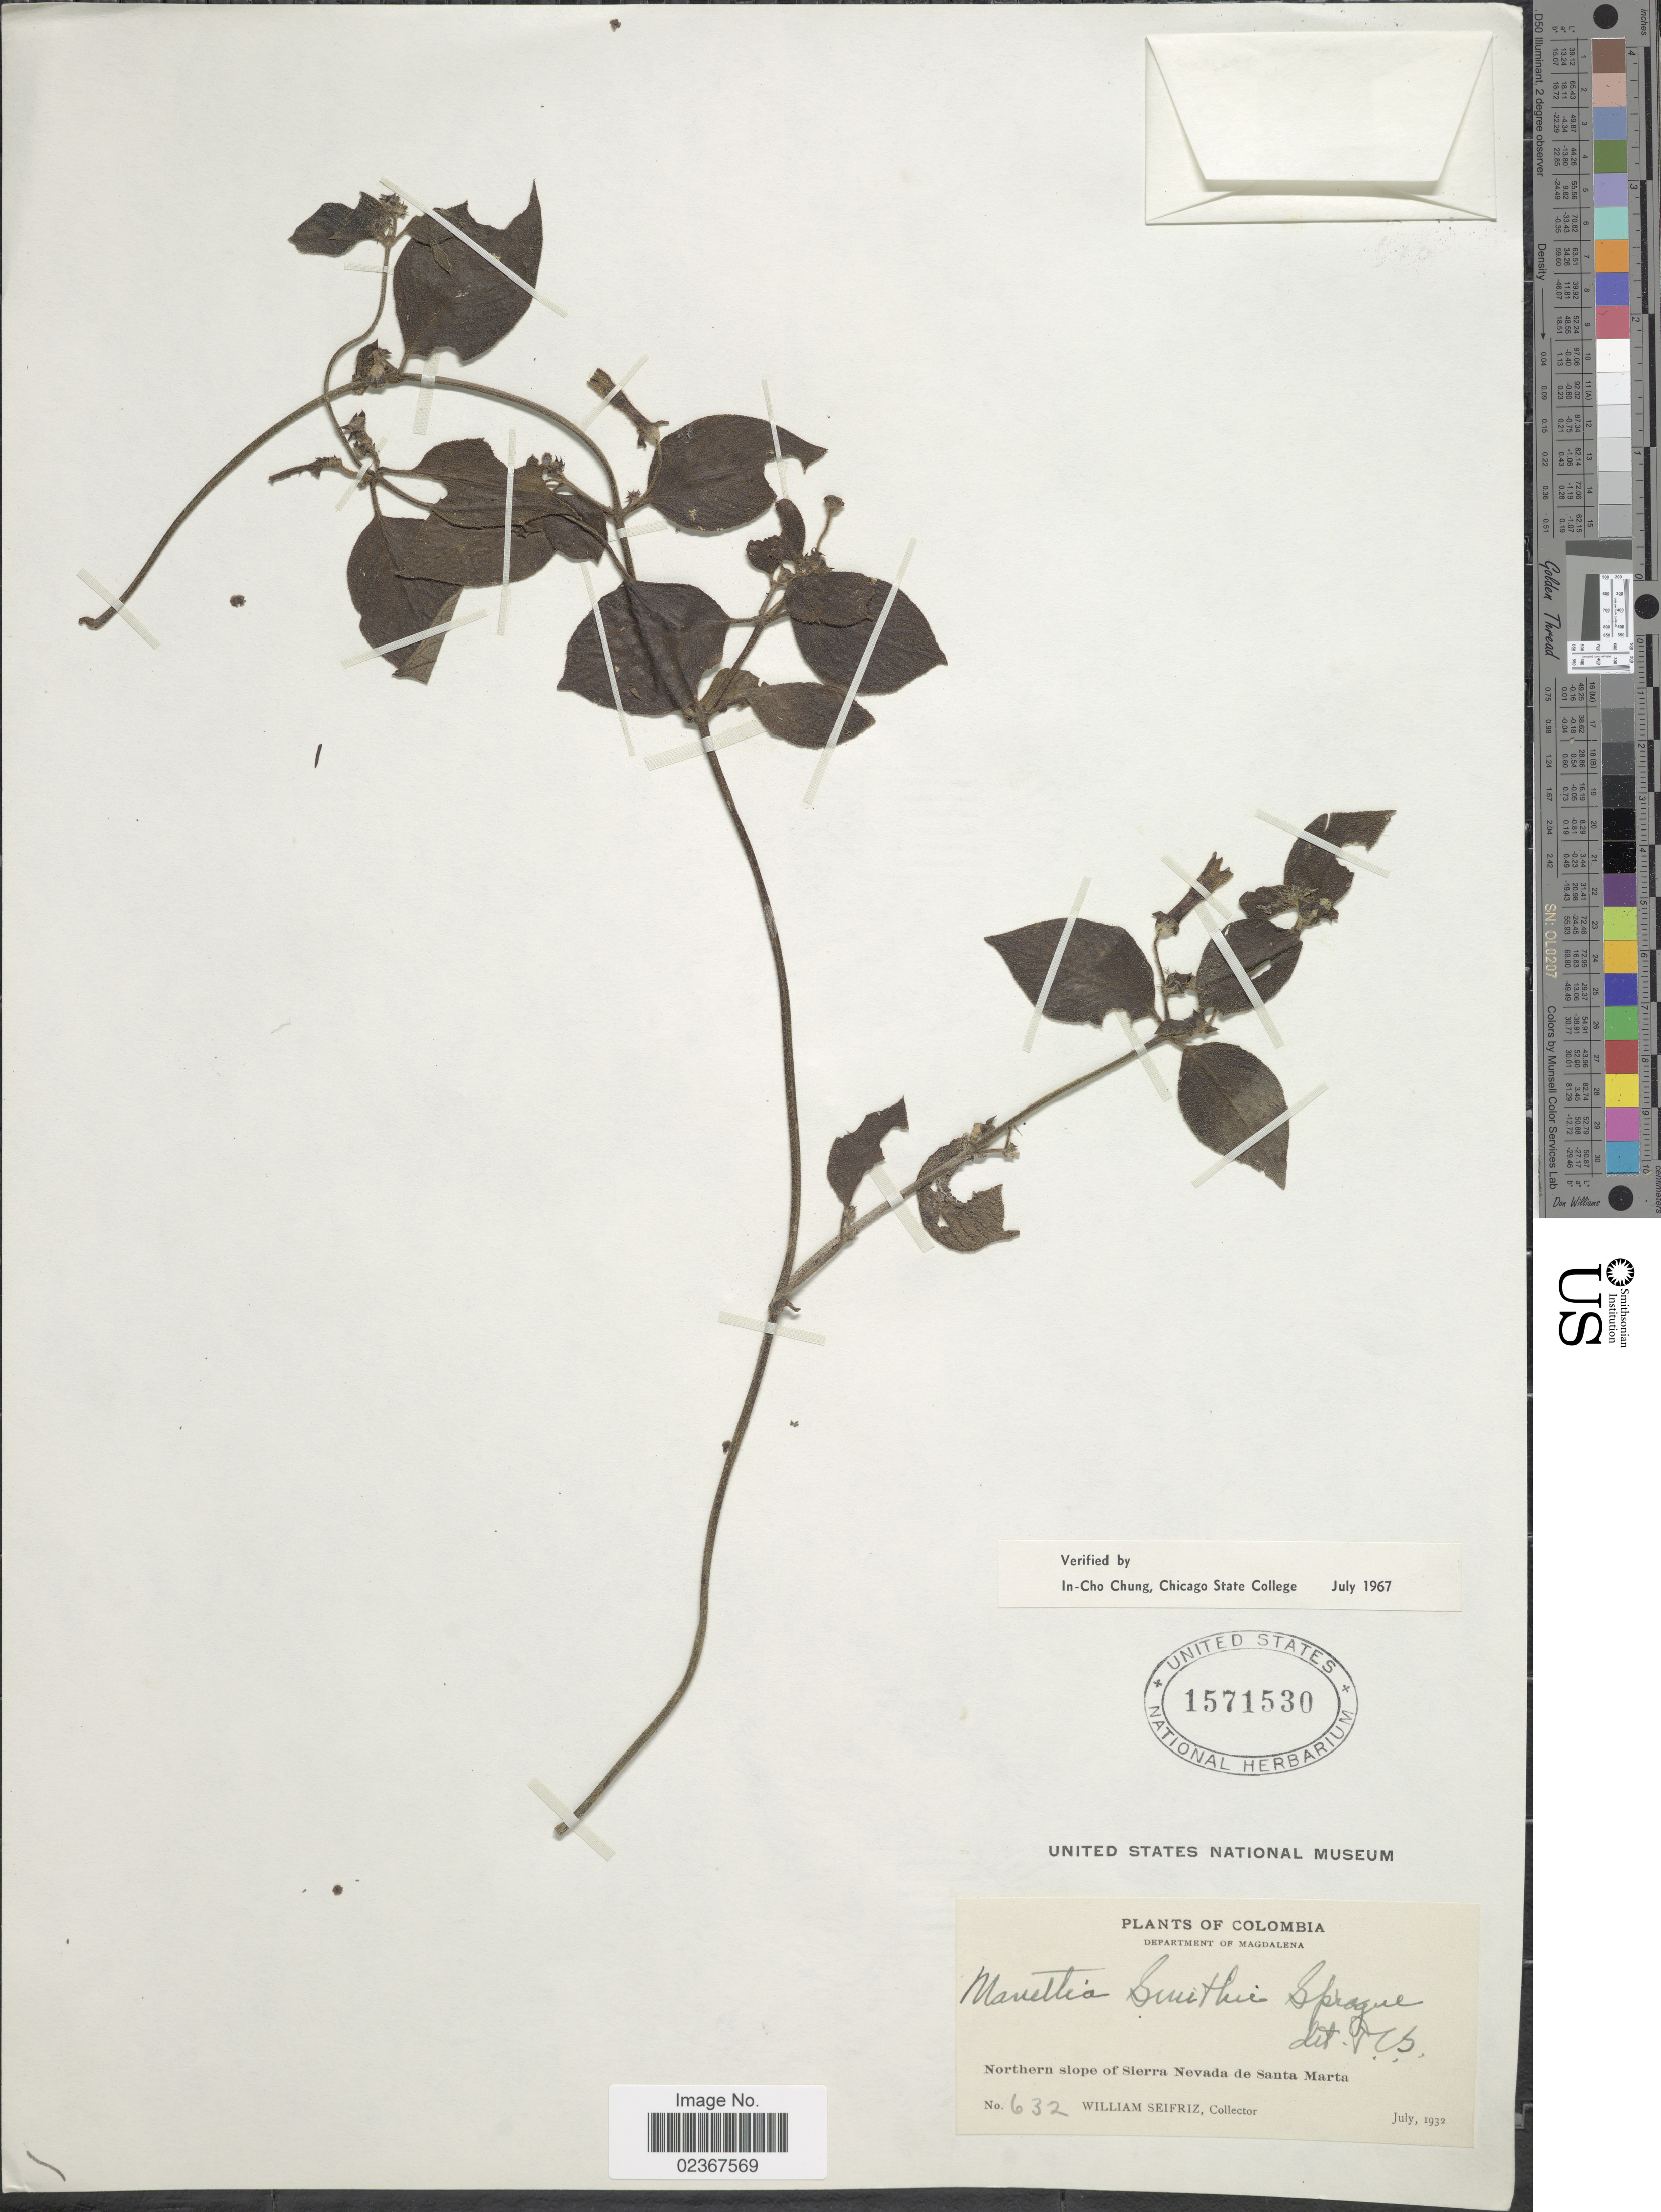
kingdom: Plantae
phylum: Tracheophyta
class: Magnoliopsida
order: Gentianales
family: Rubiaceae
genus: Manettia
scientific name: Manettia smithii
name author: Sprague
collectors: W. Seifriz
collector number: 632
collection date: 1932-07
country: Colombia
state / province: Magdalena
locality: Department of Magdalena, Northern slope of Sierra Nevada de Santa Marta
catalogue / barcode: US 1571530